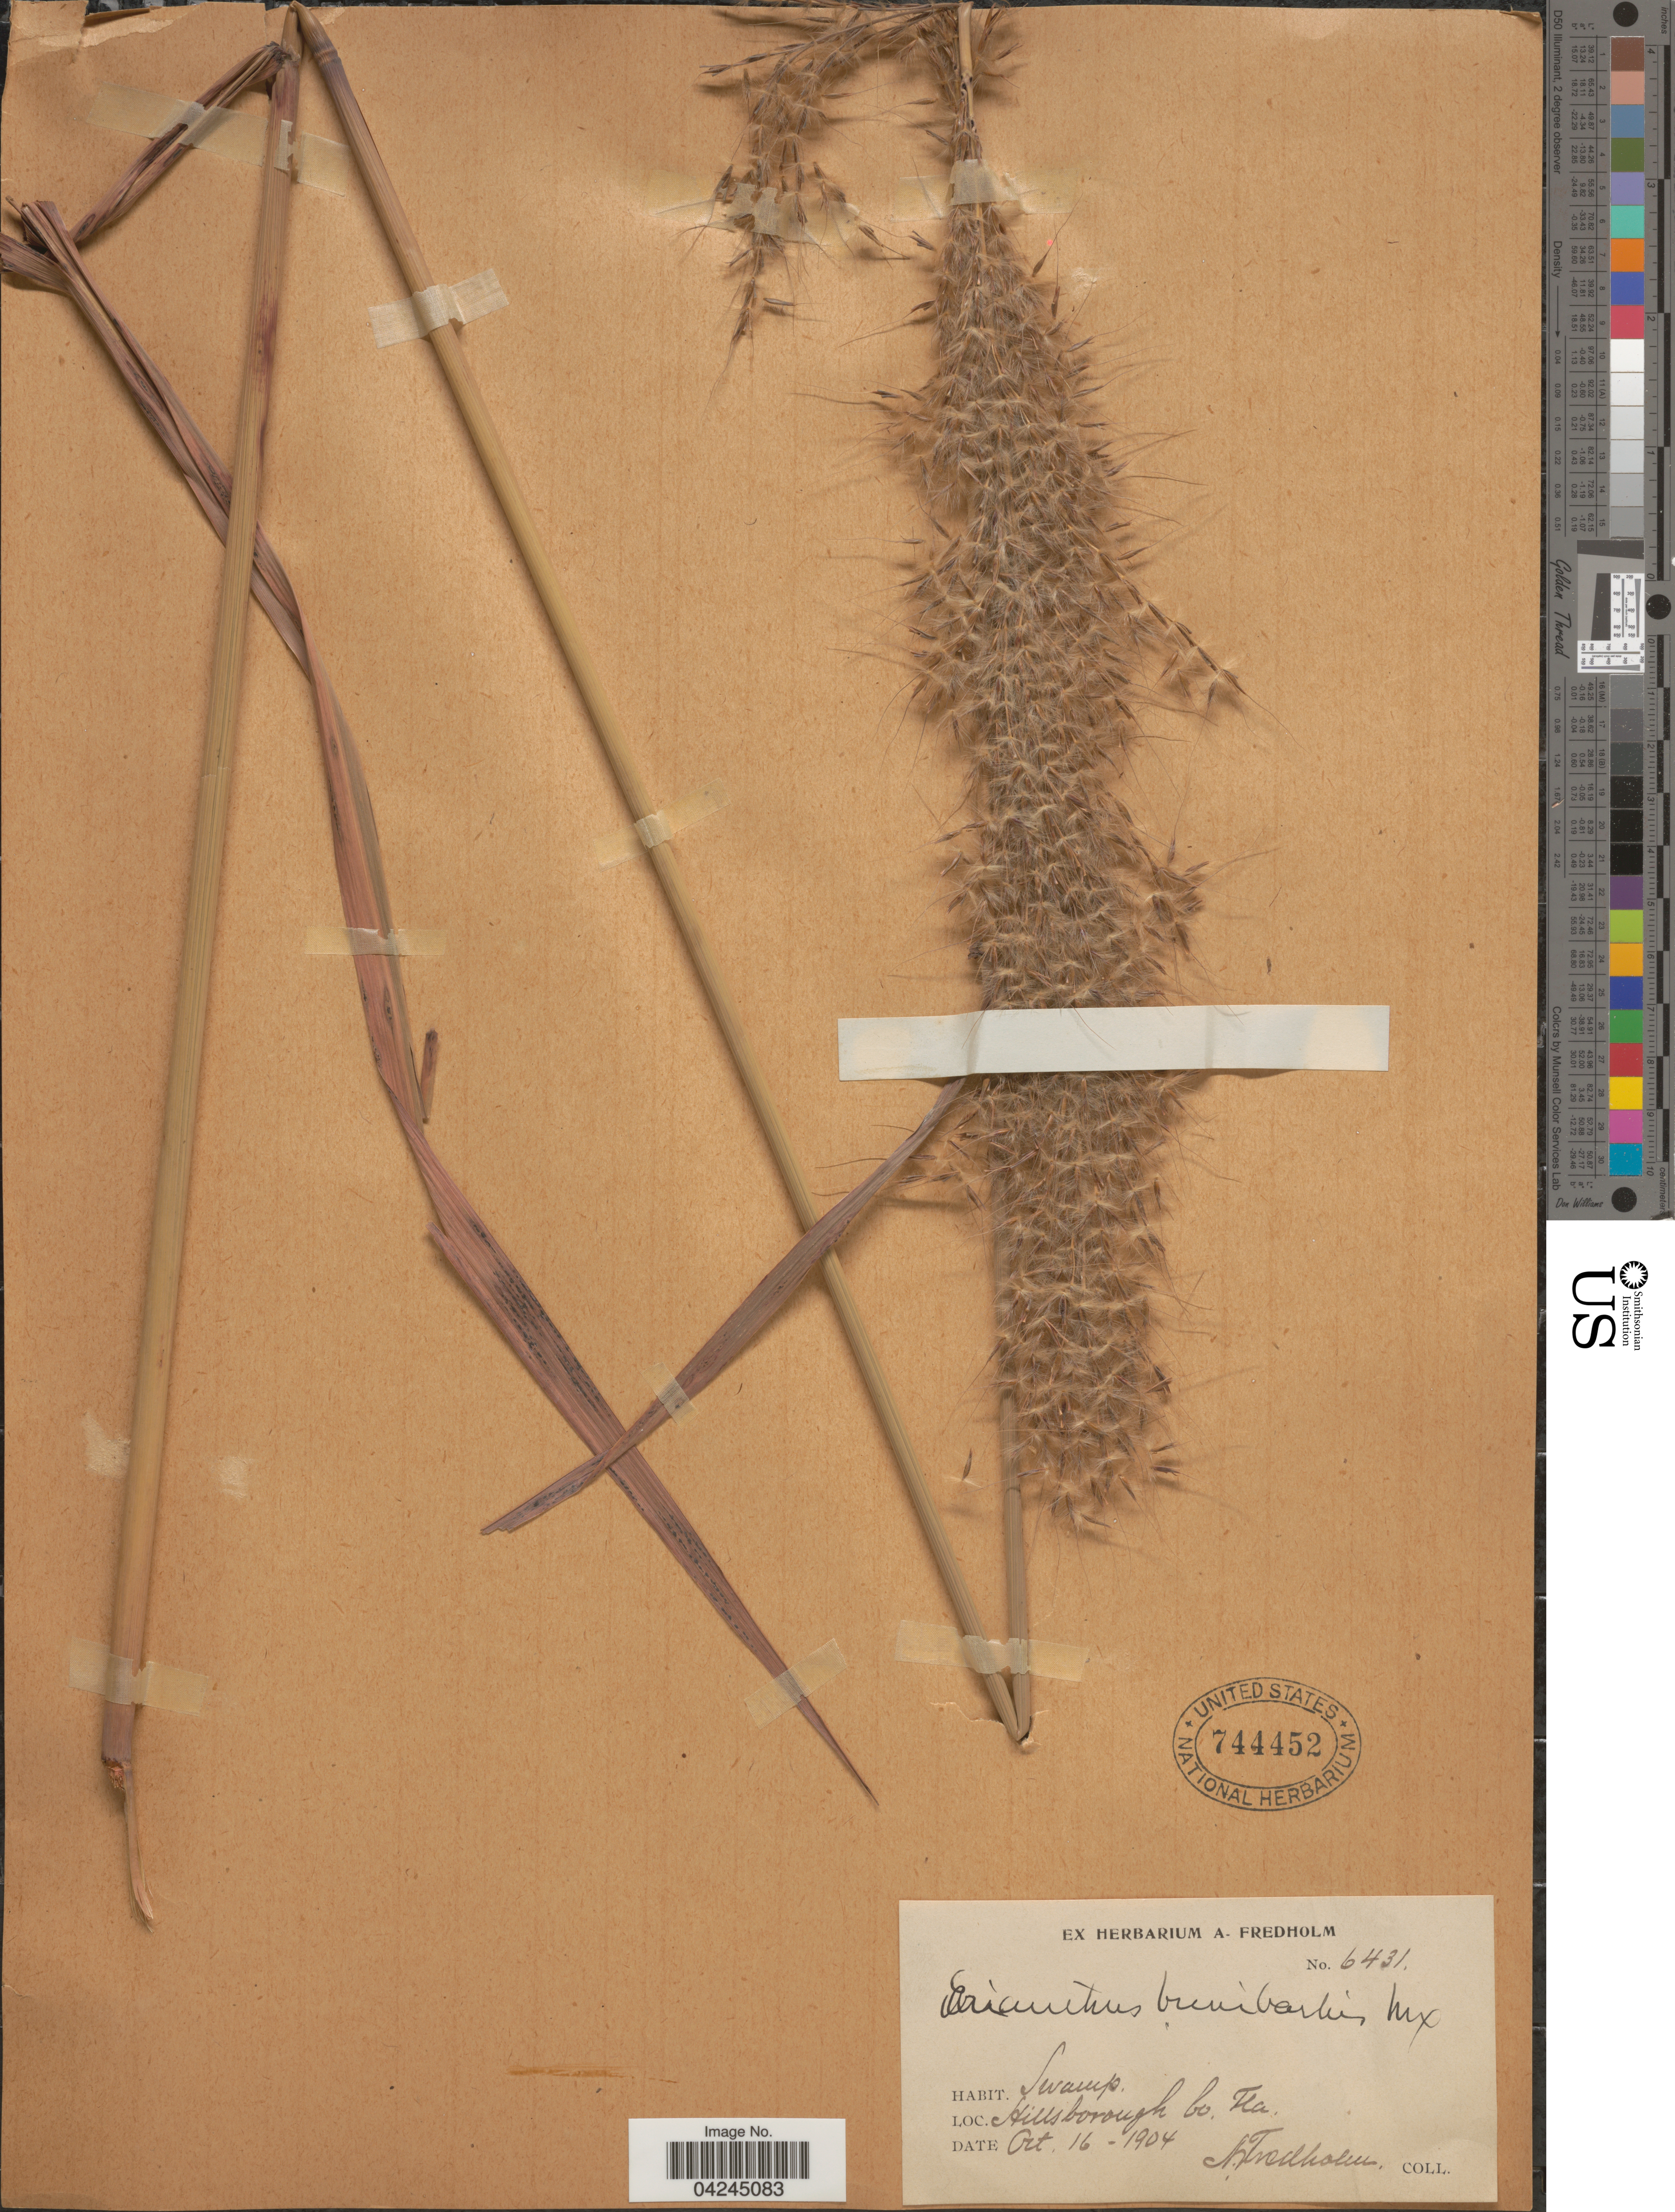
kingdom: Plantae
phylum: Tracheophyta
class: Liliopsida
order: Poales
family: Poaceae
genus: Erianthus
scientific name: Erianthus giganteus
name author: (Walter) P. Beauv.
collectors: A. Fredholm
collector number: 6431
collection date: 1904-10-16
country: United States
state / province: Florida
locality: Hillsborough Co.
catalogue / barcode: US 744452